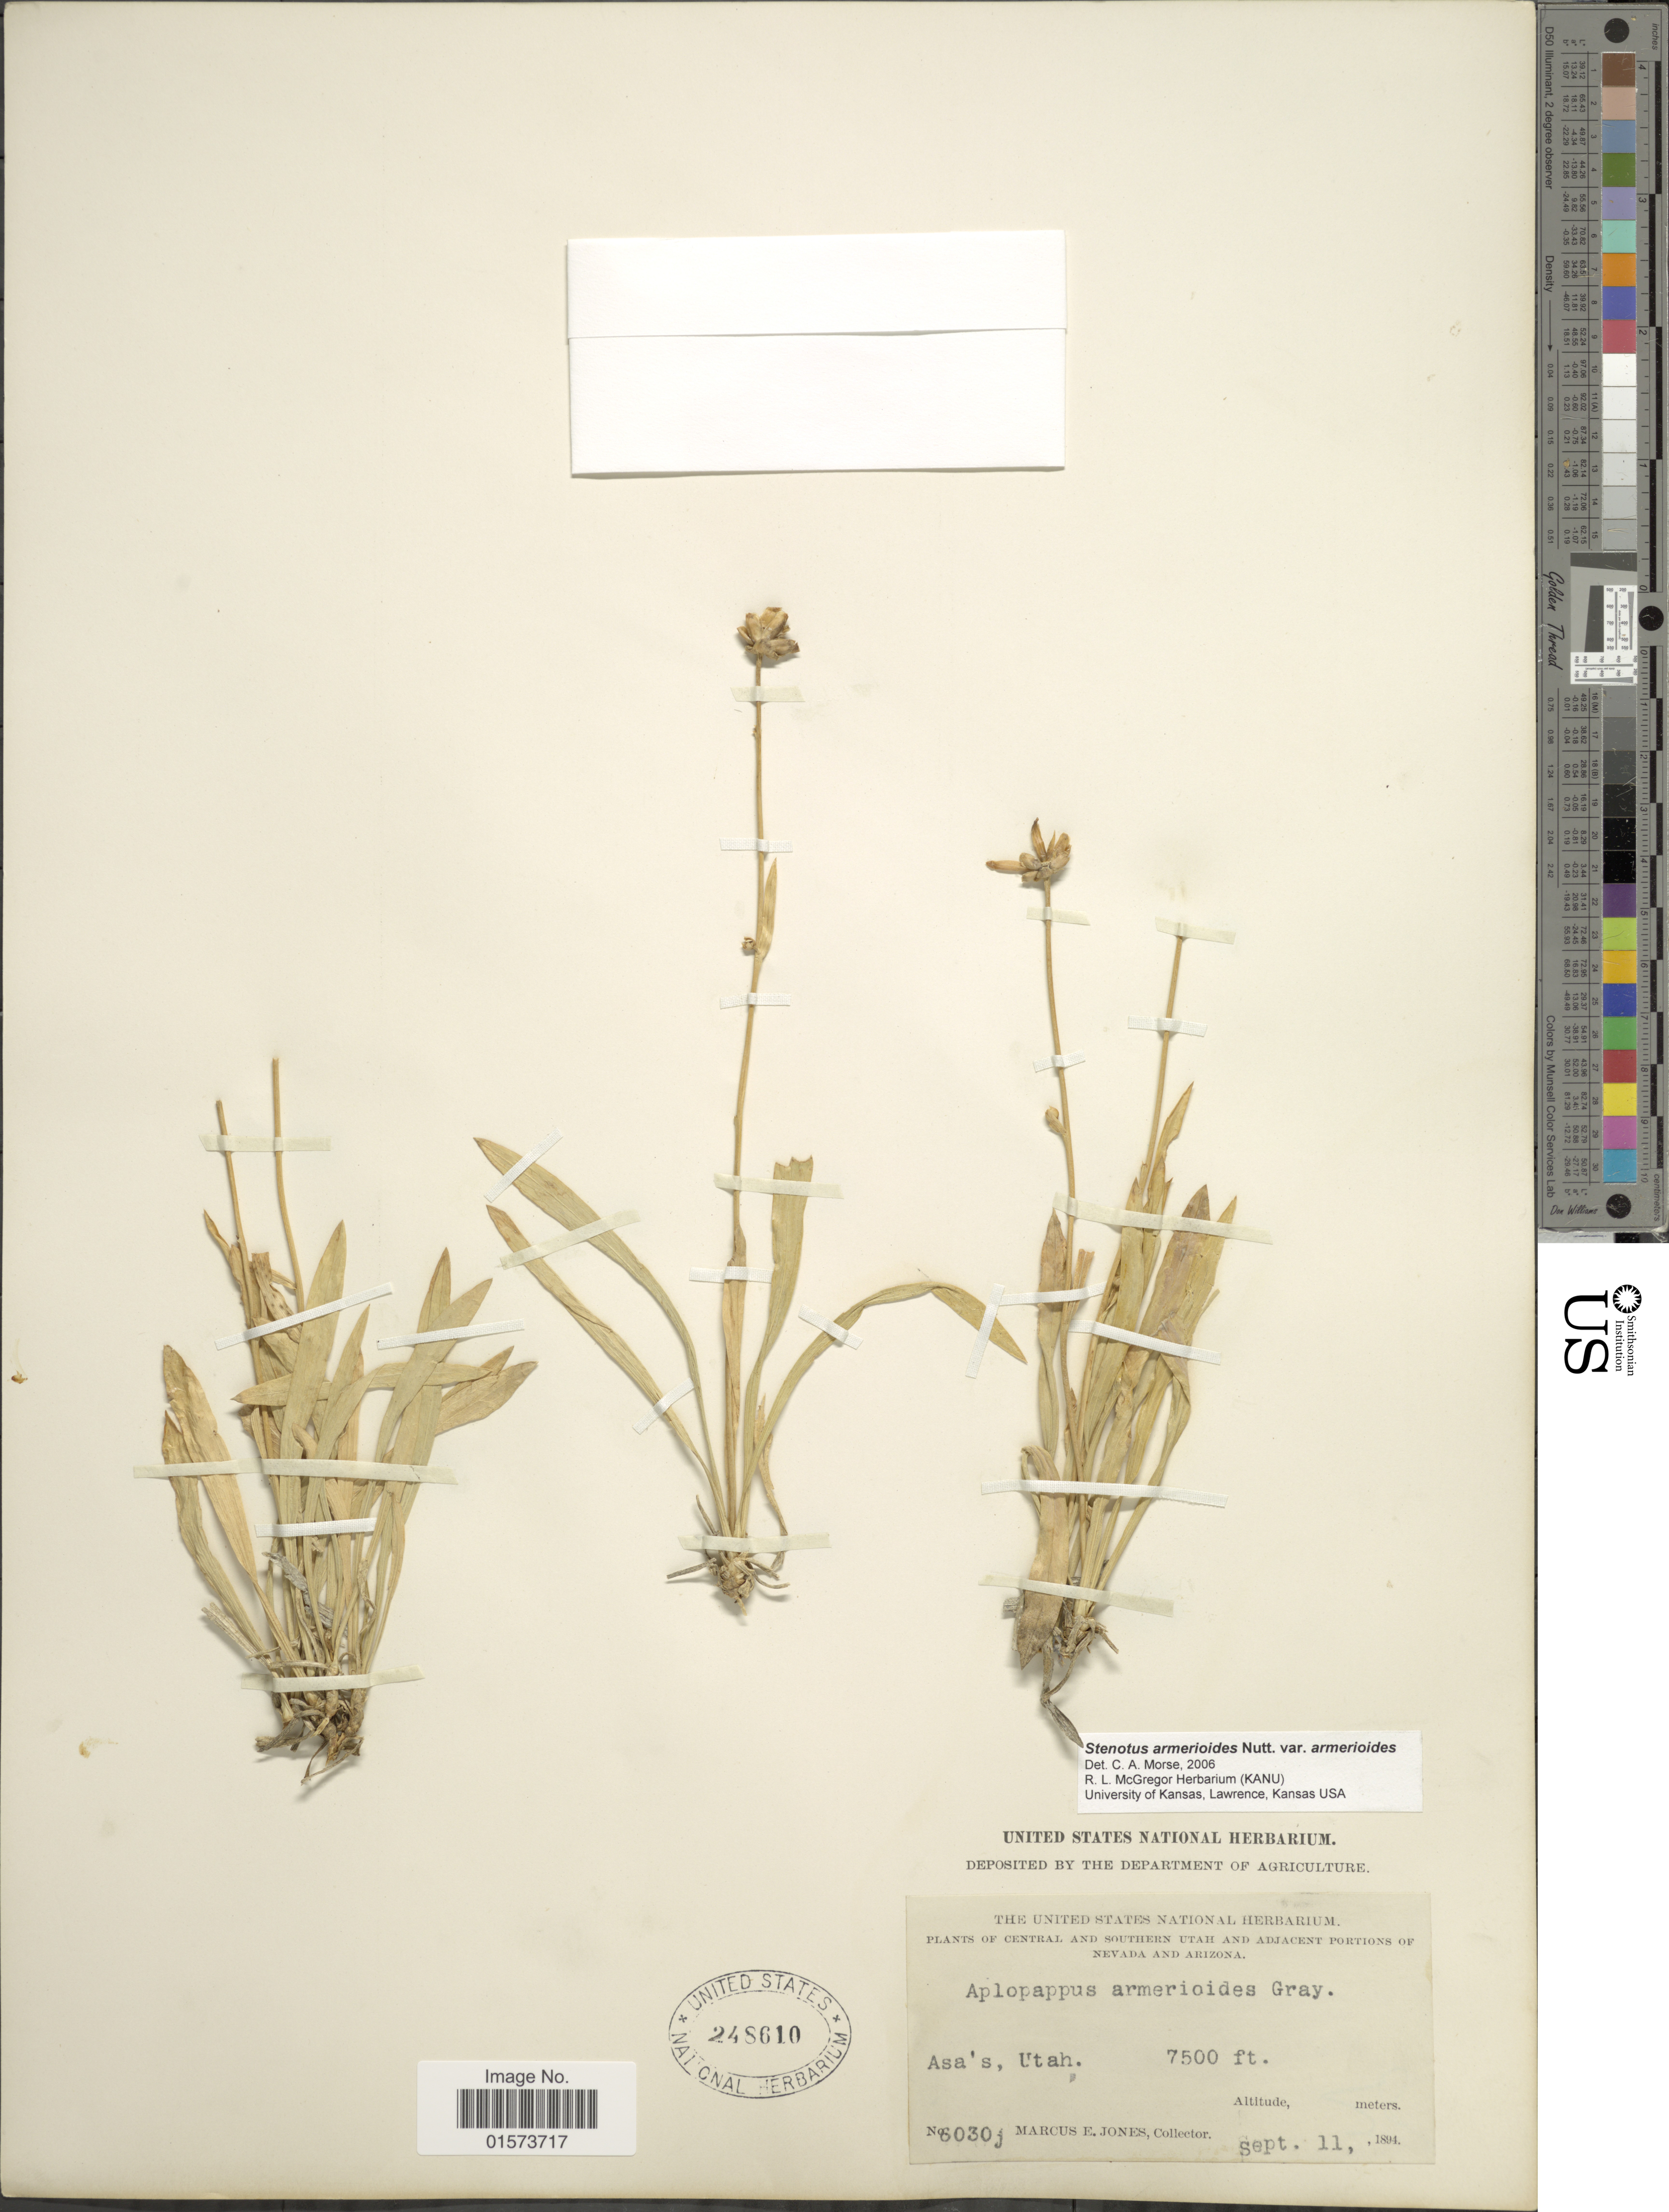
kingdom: Plantae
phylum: Tracheophyta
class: Magnoliopsida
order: Asterales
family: Asteraceae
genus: Stenotus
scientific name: Stenotus armerioides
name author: Nutt.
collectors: M. E. Jones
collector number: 6030j*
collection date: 1894-09-11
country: United States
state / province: Utah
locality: Asa's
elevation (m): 2286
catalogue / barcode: US 248610